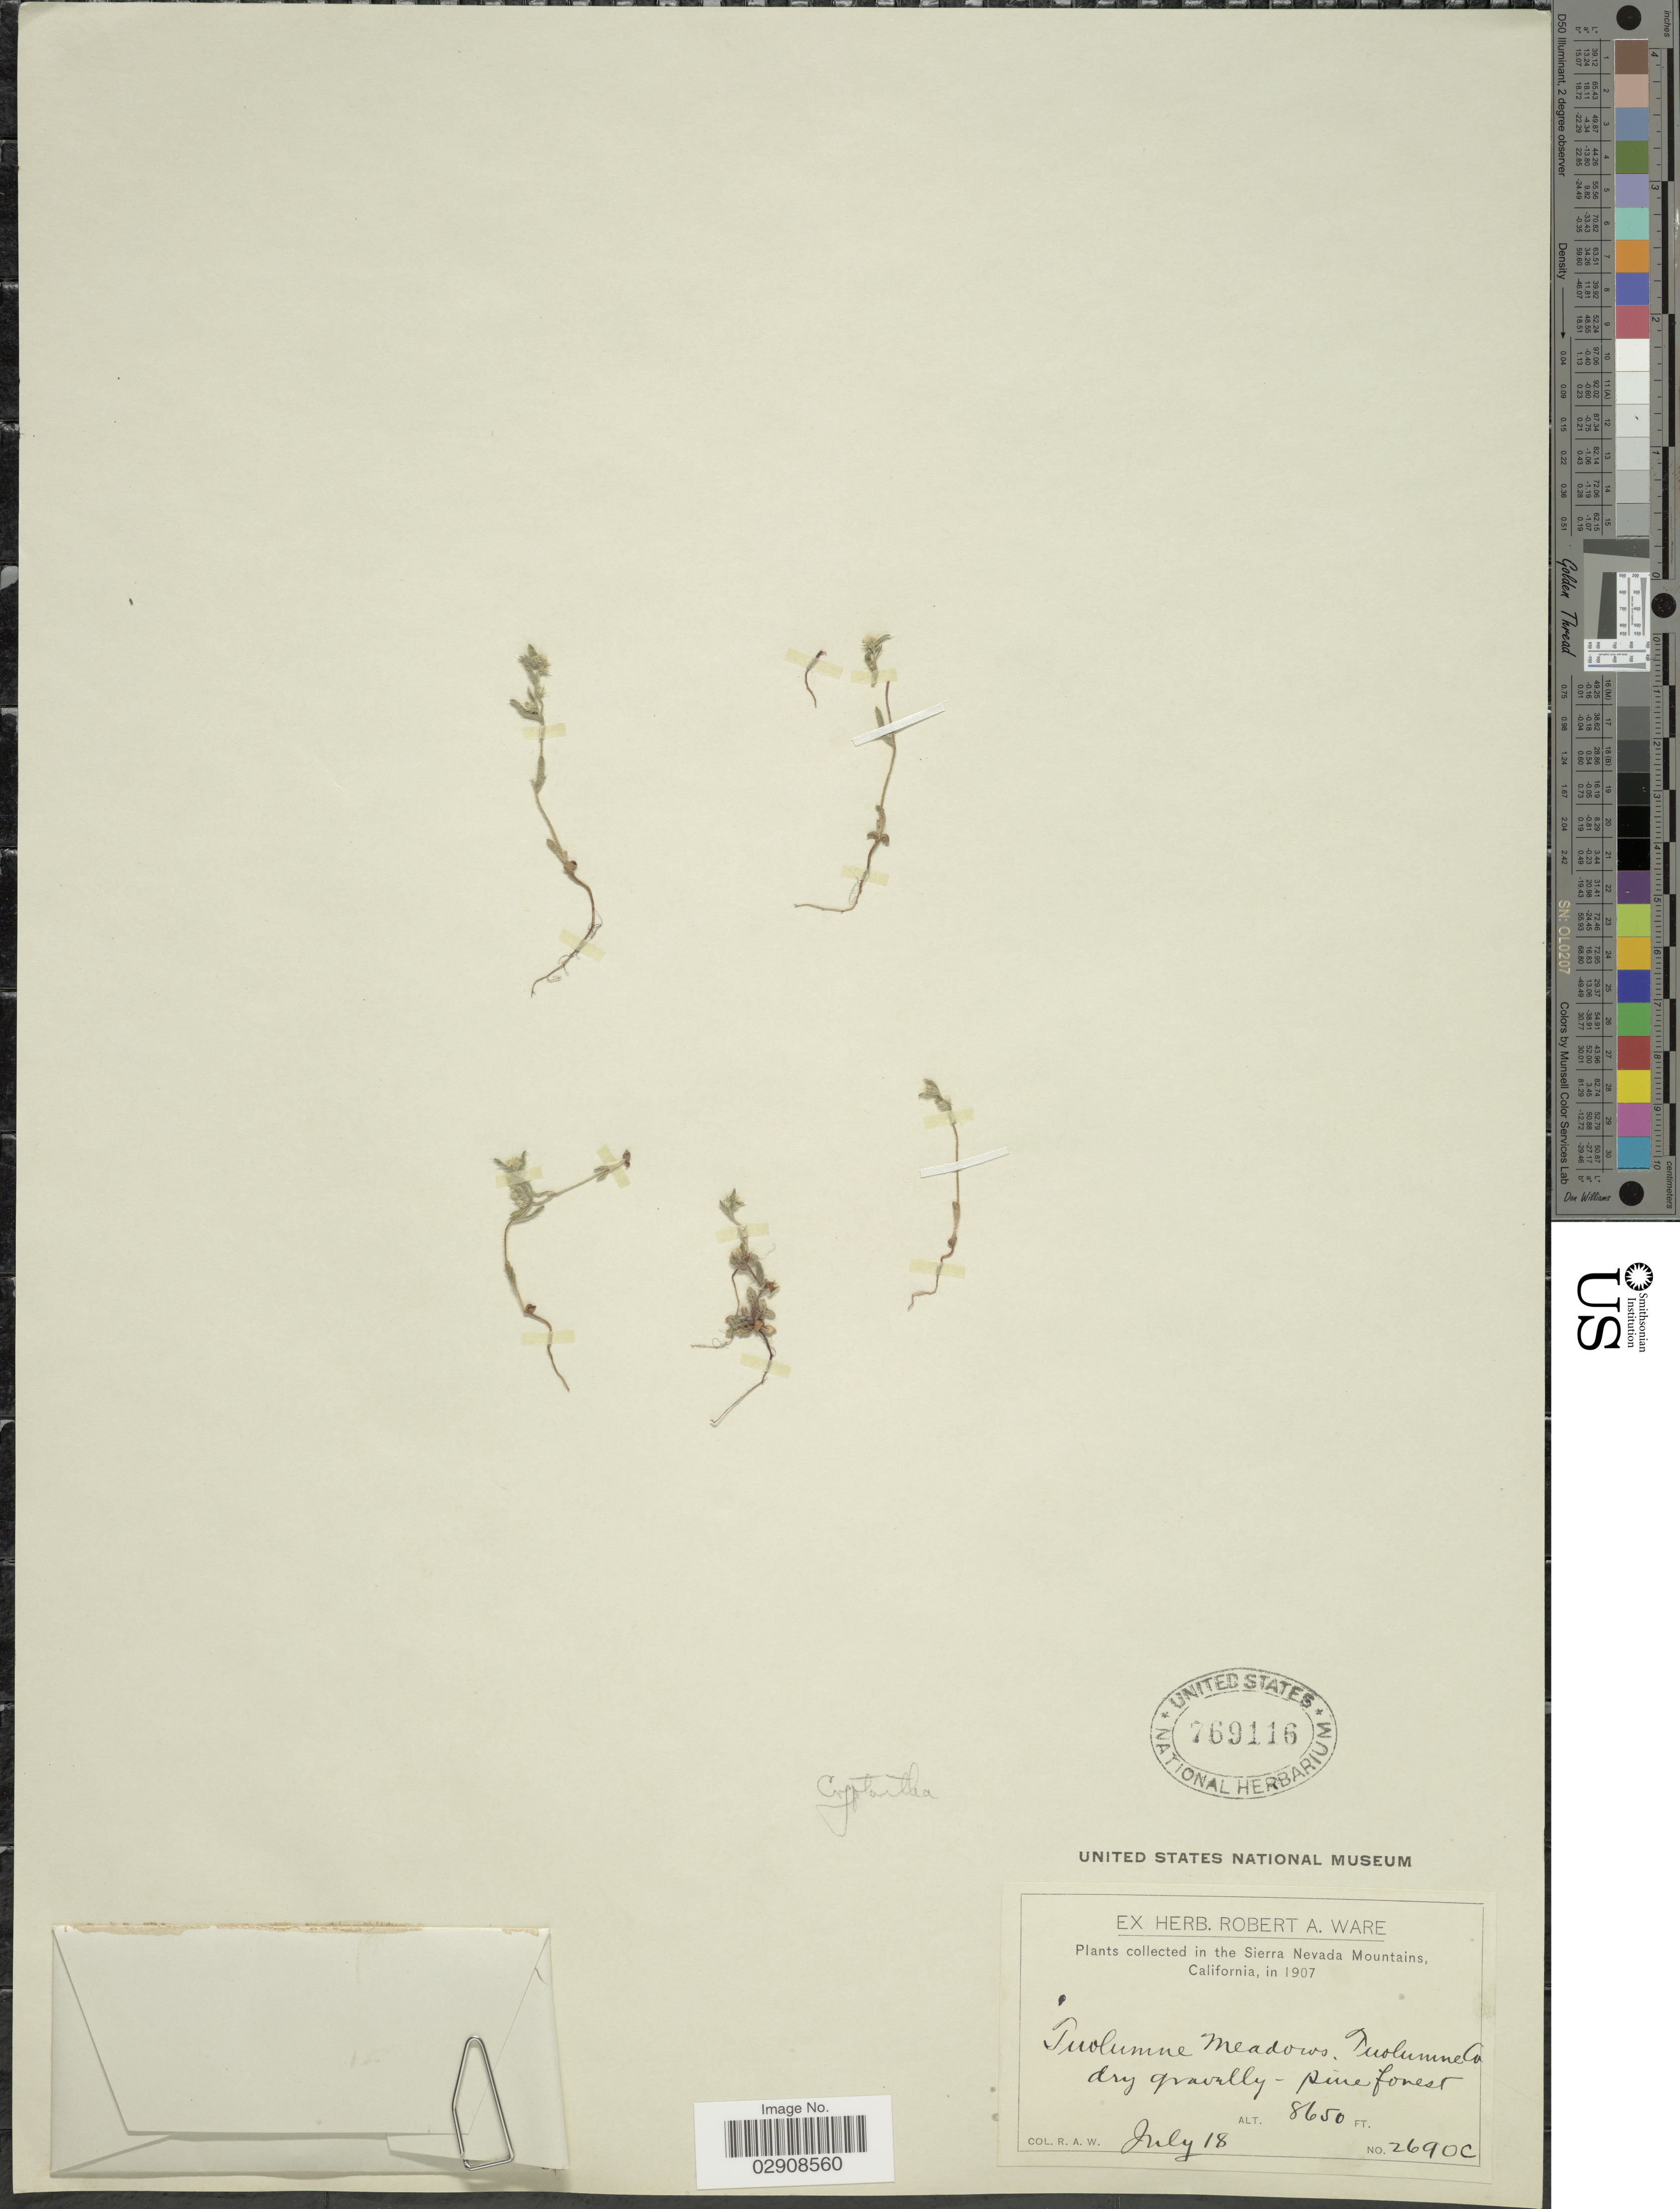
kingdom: Plantae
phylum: Tracheophyta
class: Magnoliopsida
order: Boraginales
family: Boraginaceae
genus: Cryptantha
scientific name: Cryptantha sp.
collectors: R. Ware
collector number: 2690c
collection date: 1907-07-18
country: United States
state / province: California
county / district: Tuolumne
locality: In the Sierra Nevada Mountains. Tuolumne Meadows, Tuolumne Co.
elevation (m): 2637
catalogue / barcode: US 769116